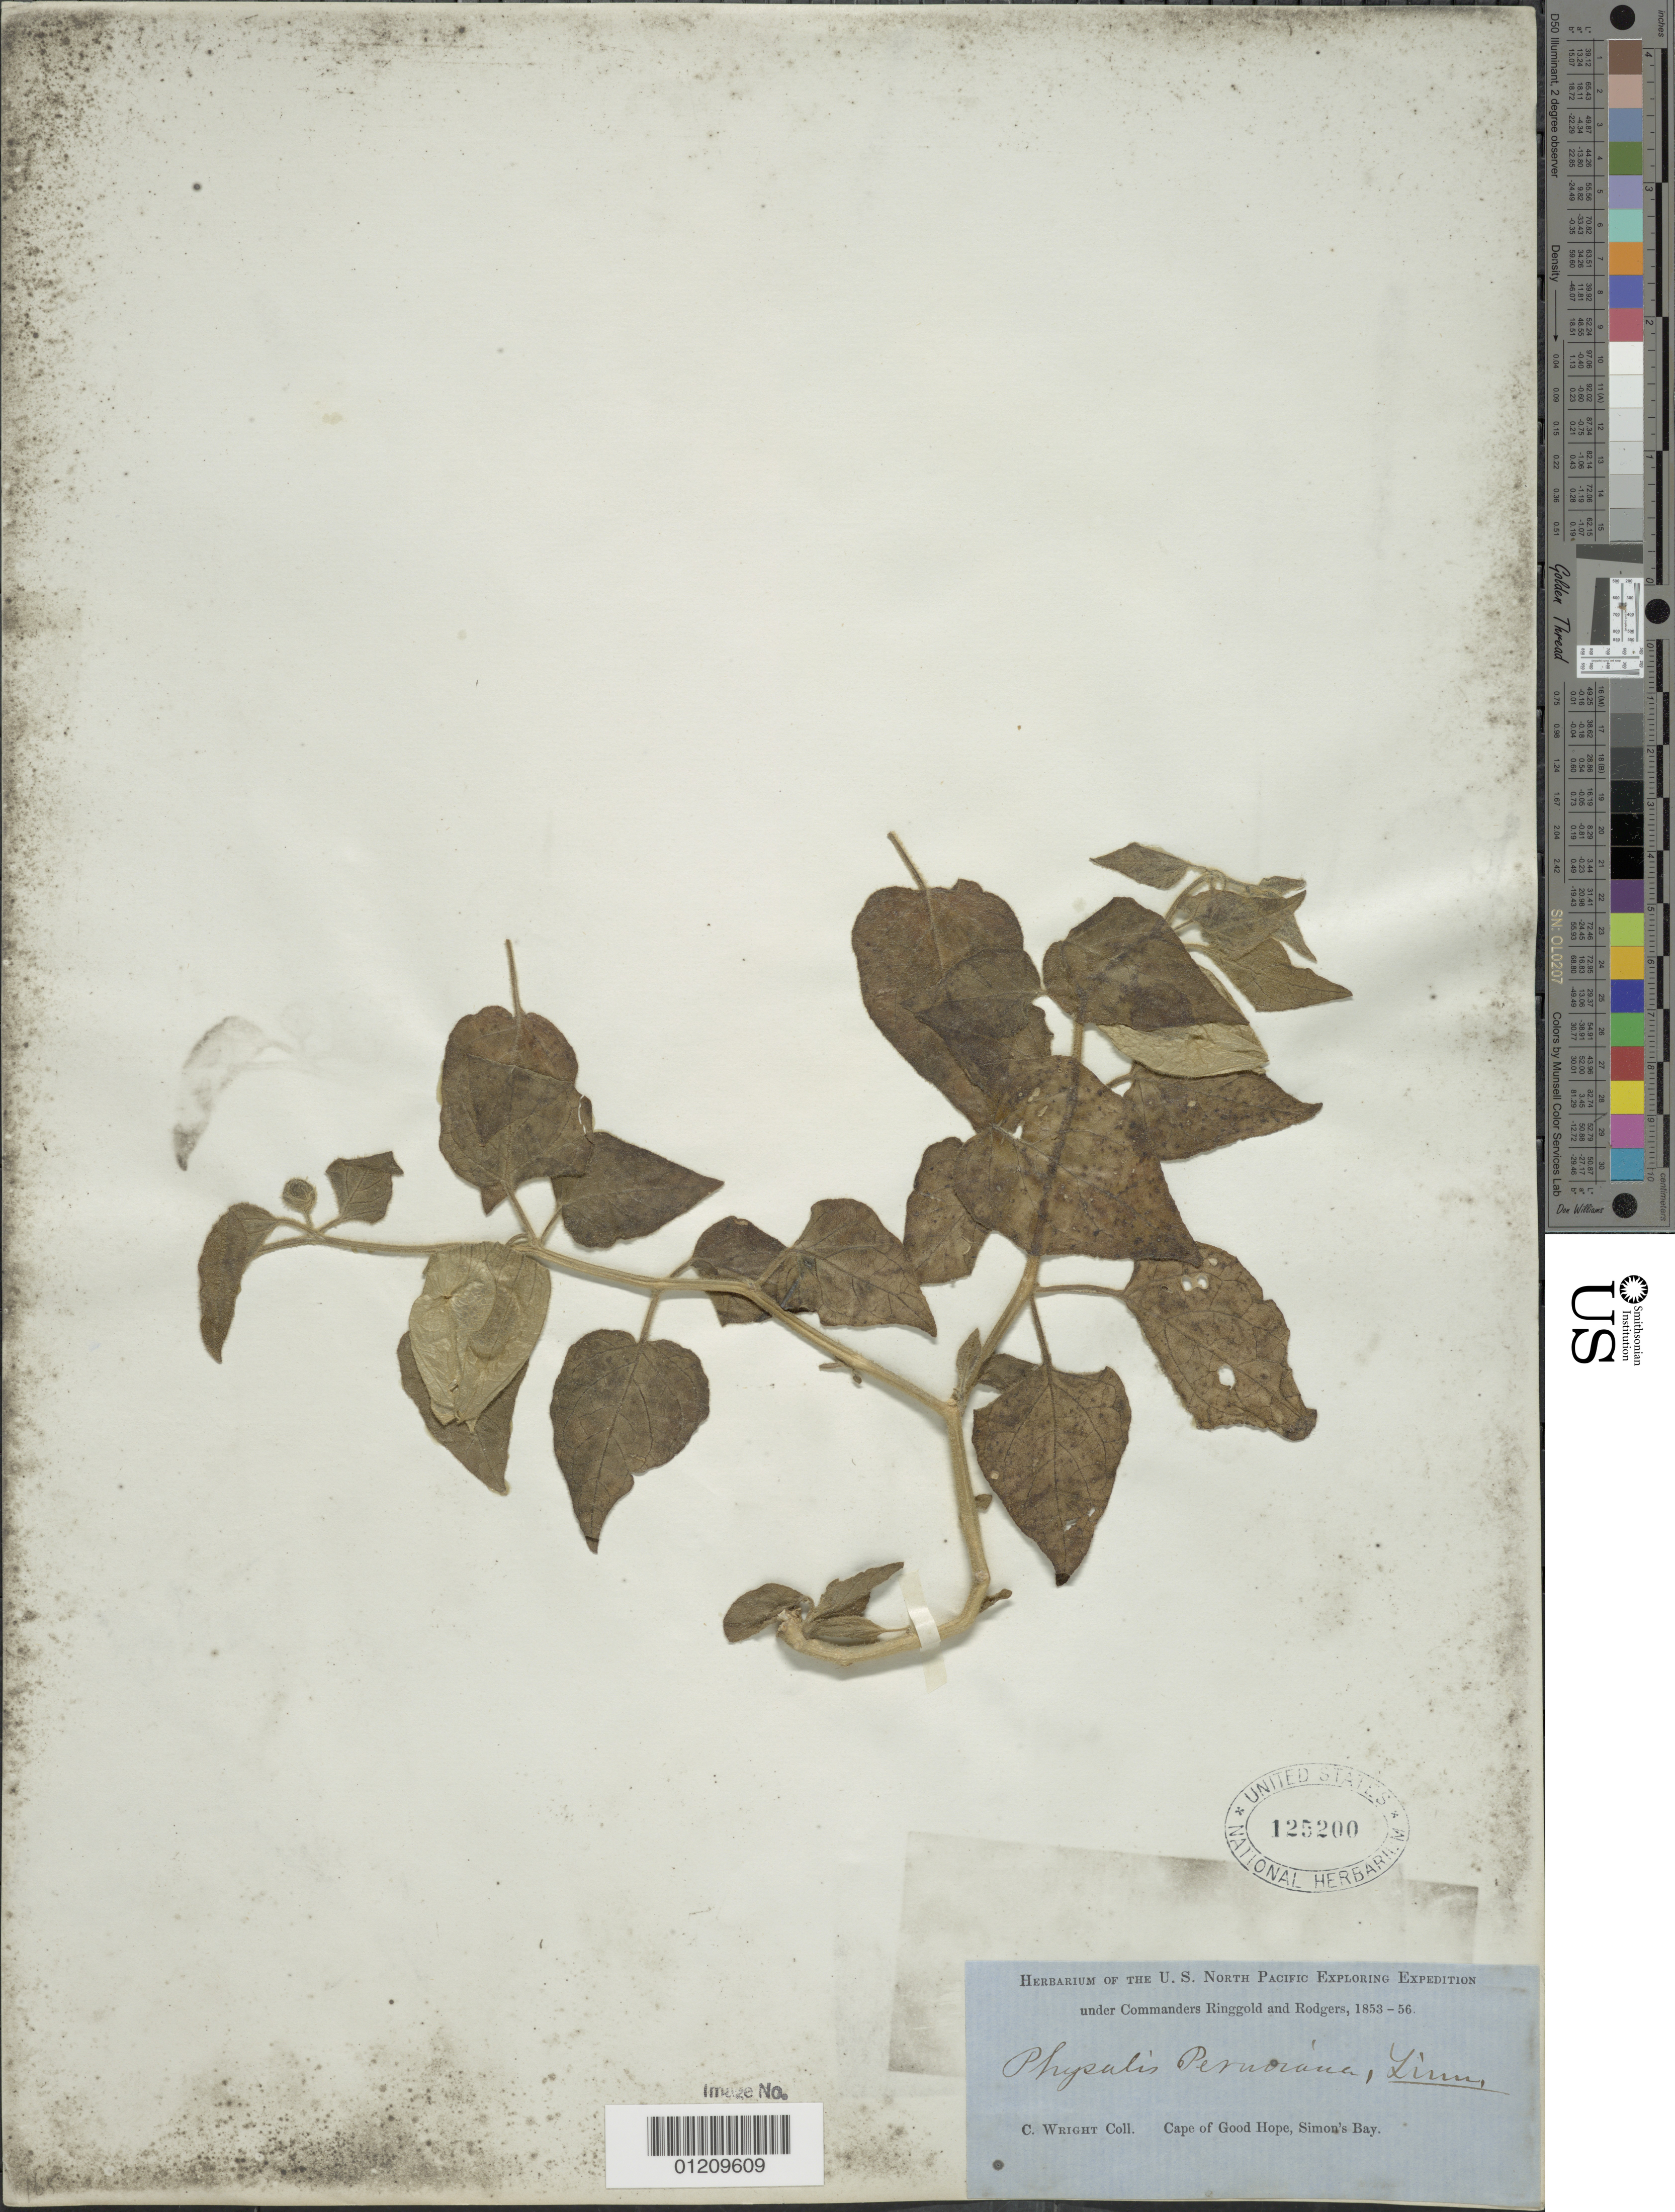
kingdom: Plantae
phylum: Tracheophyta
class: Magnoliopsida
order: Solanales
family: Solanaceae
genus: Physalis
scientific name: Physalis peruviana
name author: L.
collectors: C. Wright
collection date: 1853/1856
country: South Africa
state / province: Western Cape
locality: Cape of Good Hope, Simon's Bay.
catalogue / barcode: US 125200